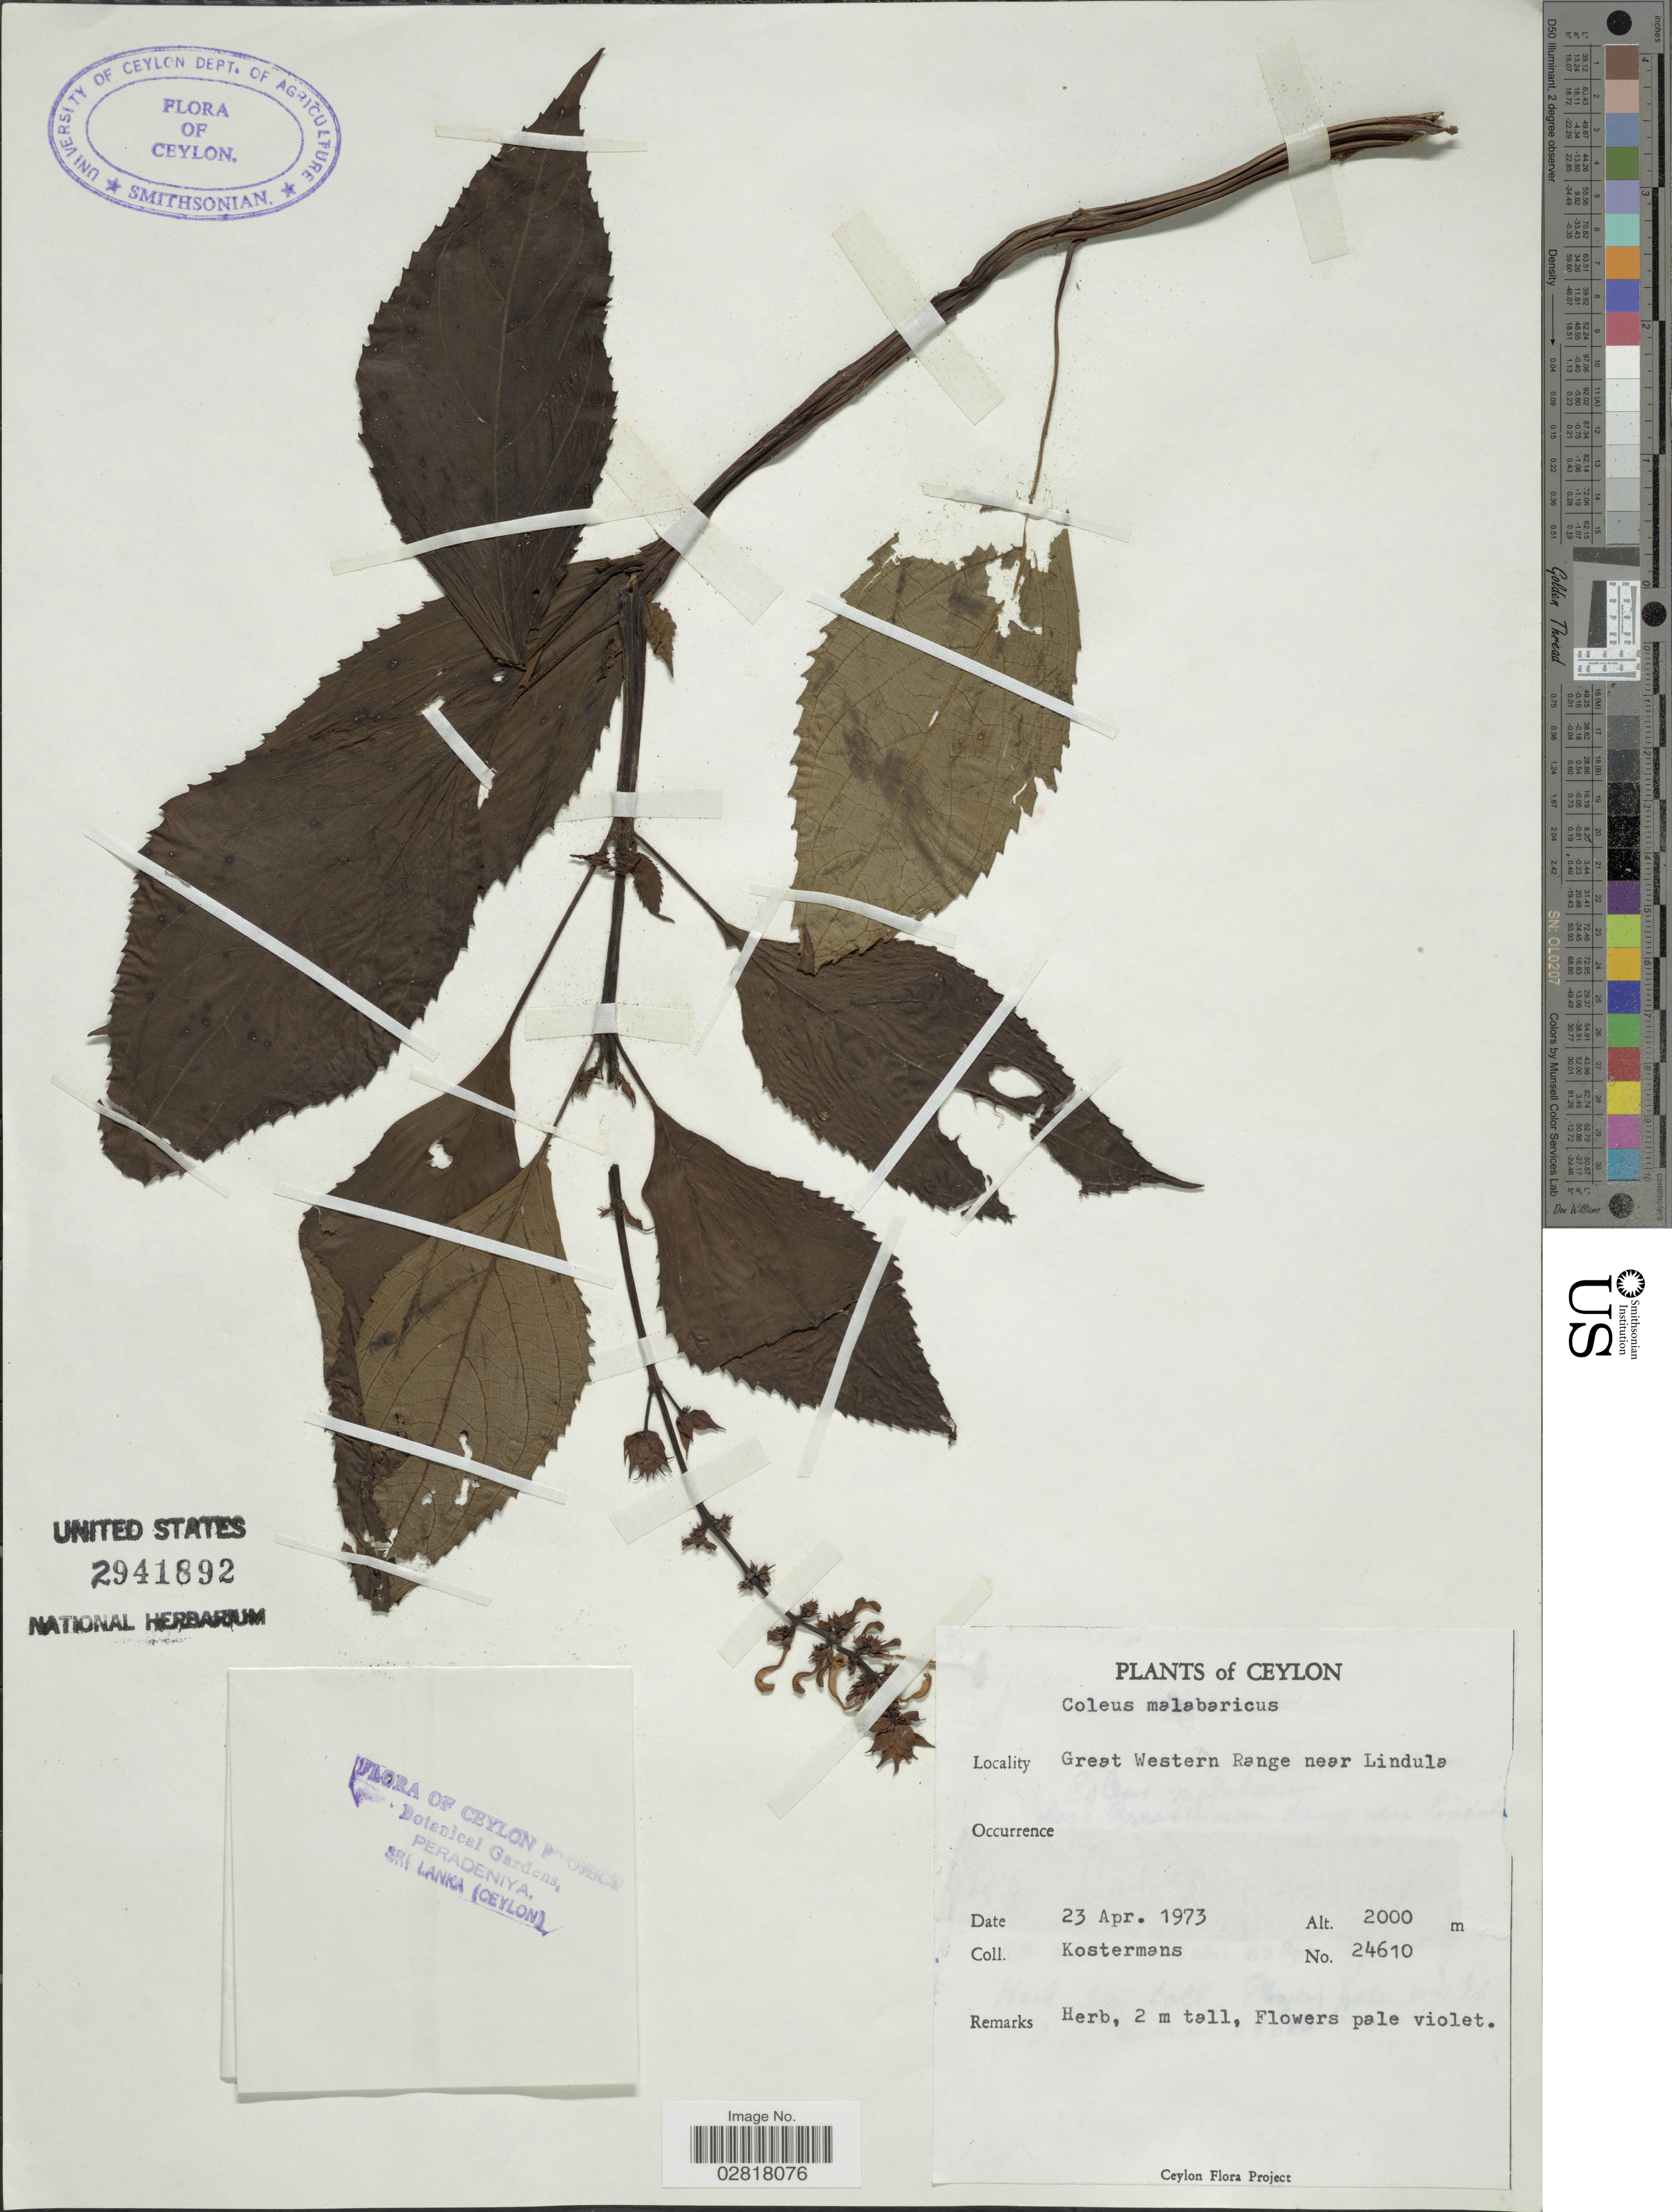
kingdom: Plantae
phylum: Tracheophyta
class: Magnoliopsida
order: Lamiales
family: Lamiaceae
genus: Plectranthus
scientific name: Plectranthus malabaricus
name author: (Benth.) R.H. Willemse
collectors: Kostermans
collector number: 24610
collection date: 1973-04-23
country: Sri Lanka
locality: Ceylon, Great Western Range near Lindula.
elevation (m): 2000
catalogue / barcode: US 2941892